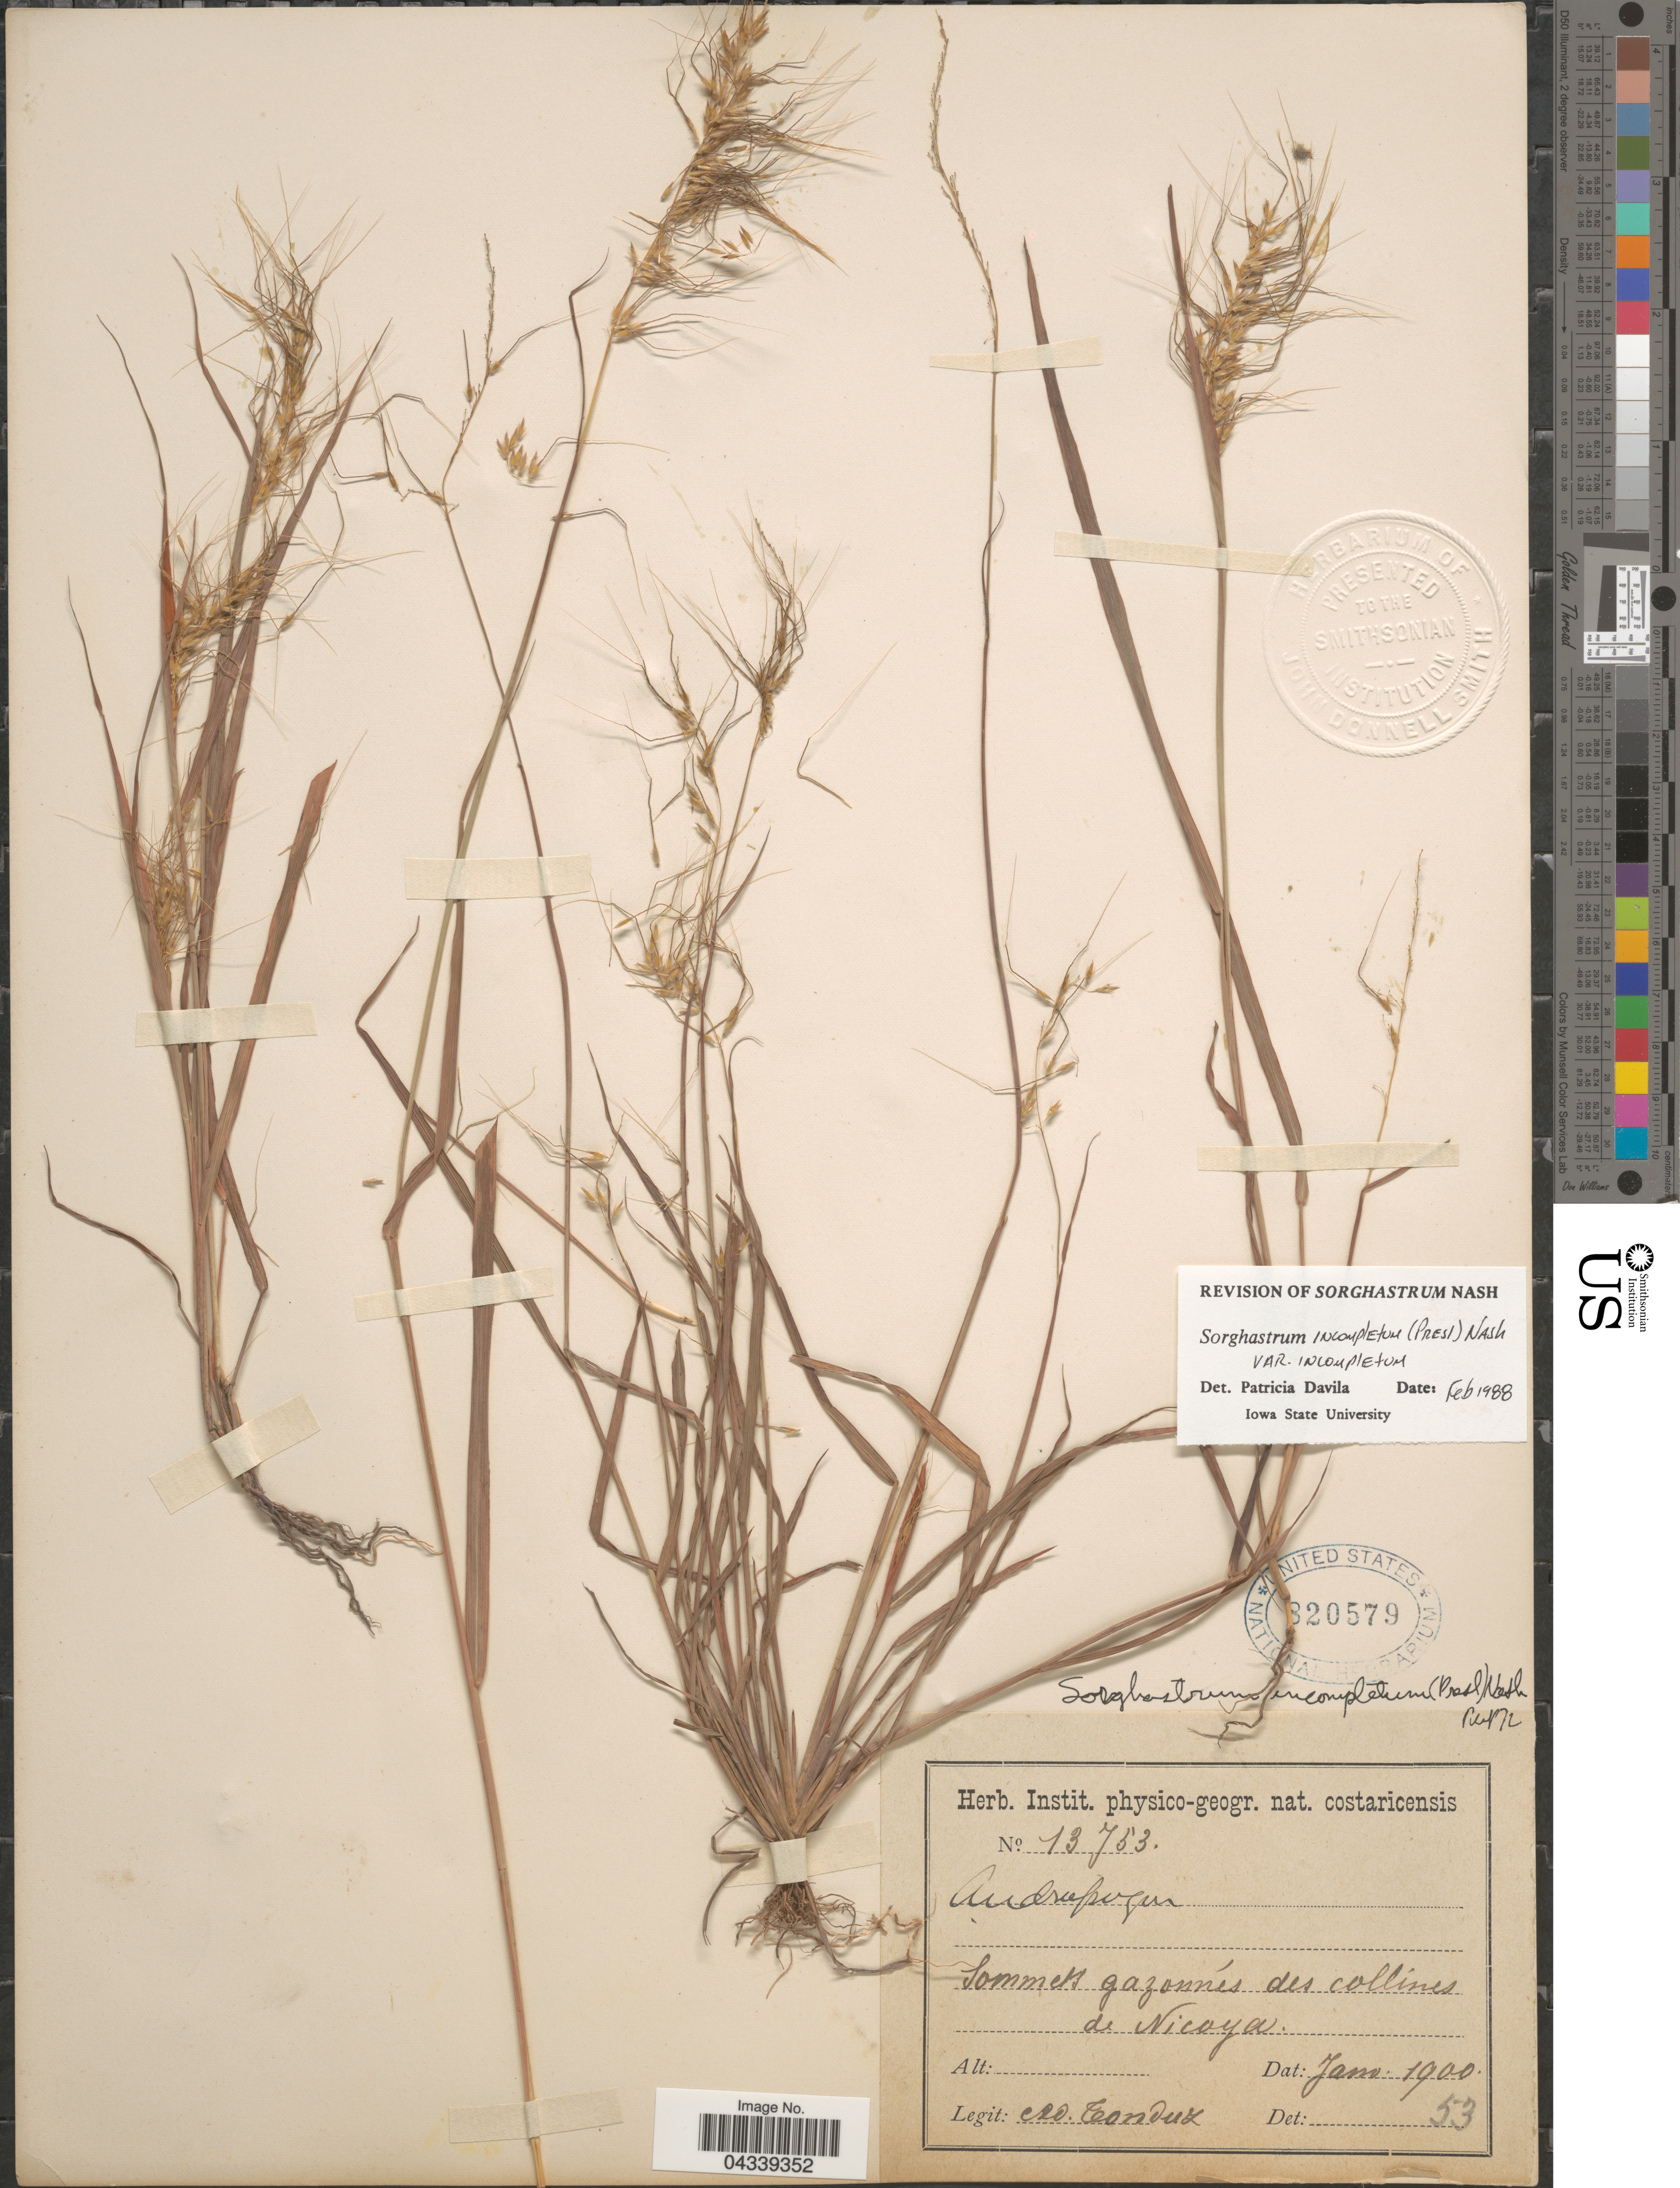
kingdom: Plantae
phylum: Tracheophyta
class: Liliopsida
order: Poales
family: Poaceae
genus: Sorghastrum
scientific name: Sorghastrum incompletum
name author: (J. Presl) Nash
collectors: A. Tonduz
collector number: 13753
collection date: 1900-01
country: Costa Rica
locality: Sommers gazonnés des collines de Nicoya.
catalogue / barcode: US 820579